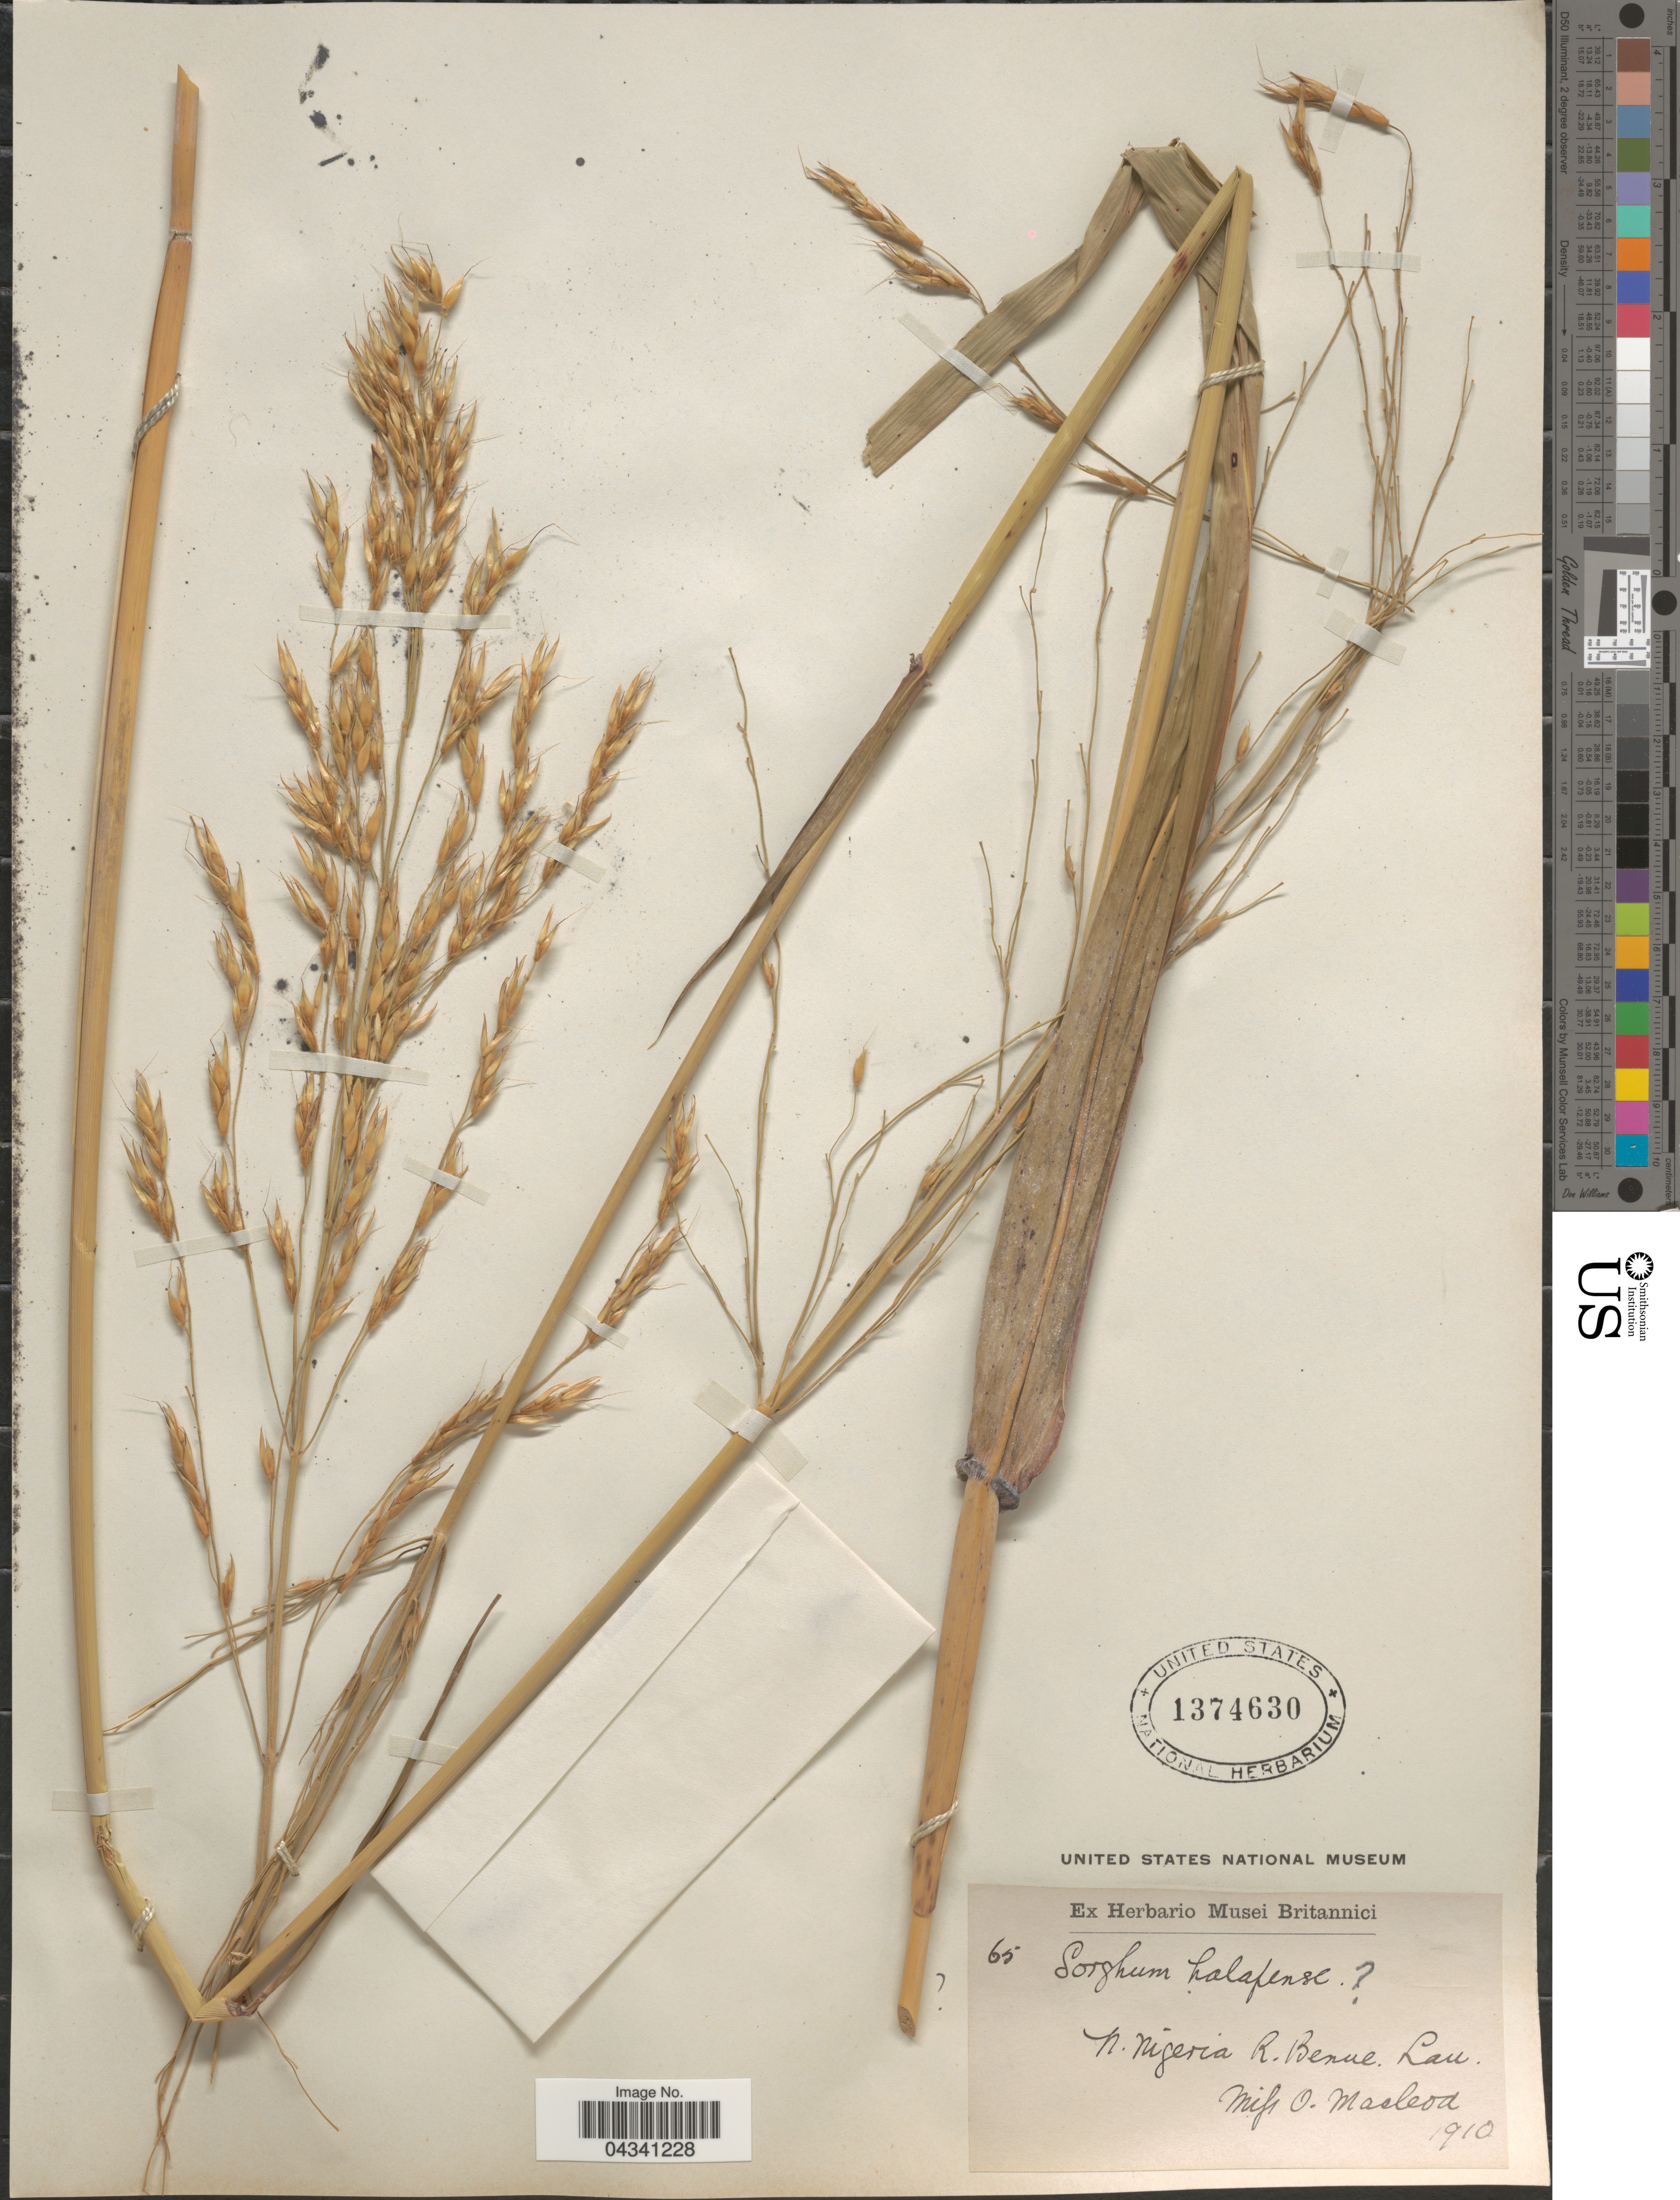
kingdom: Plantae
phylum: Tracheophyta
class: Liliopsida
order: Poales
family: Poaceae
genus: Sorghum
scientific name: Sorghum sp.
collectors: O. Macleod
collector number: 65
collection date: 1910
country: Nigeria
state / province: Benue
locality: N. Nigeria. R. Benue, Lau.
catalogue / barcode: US 1374630